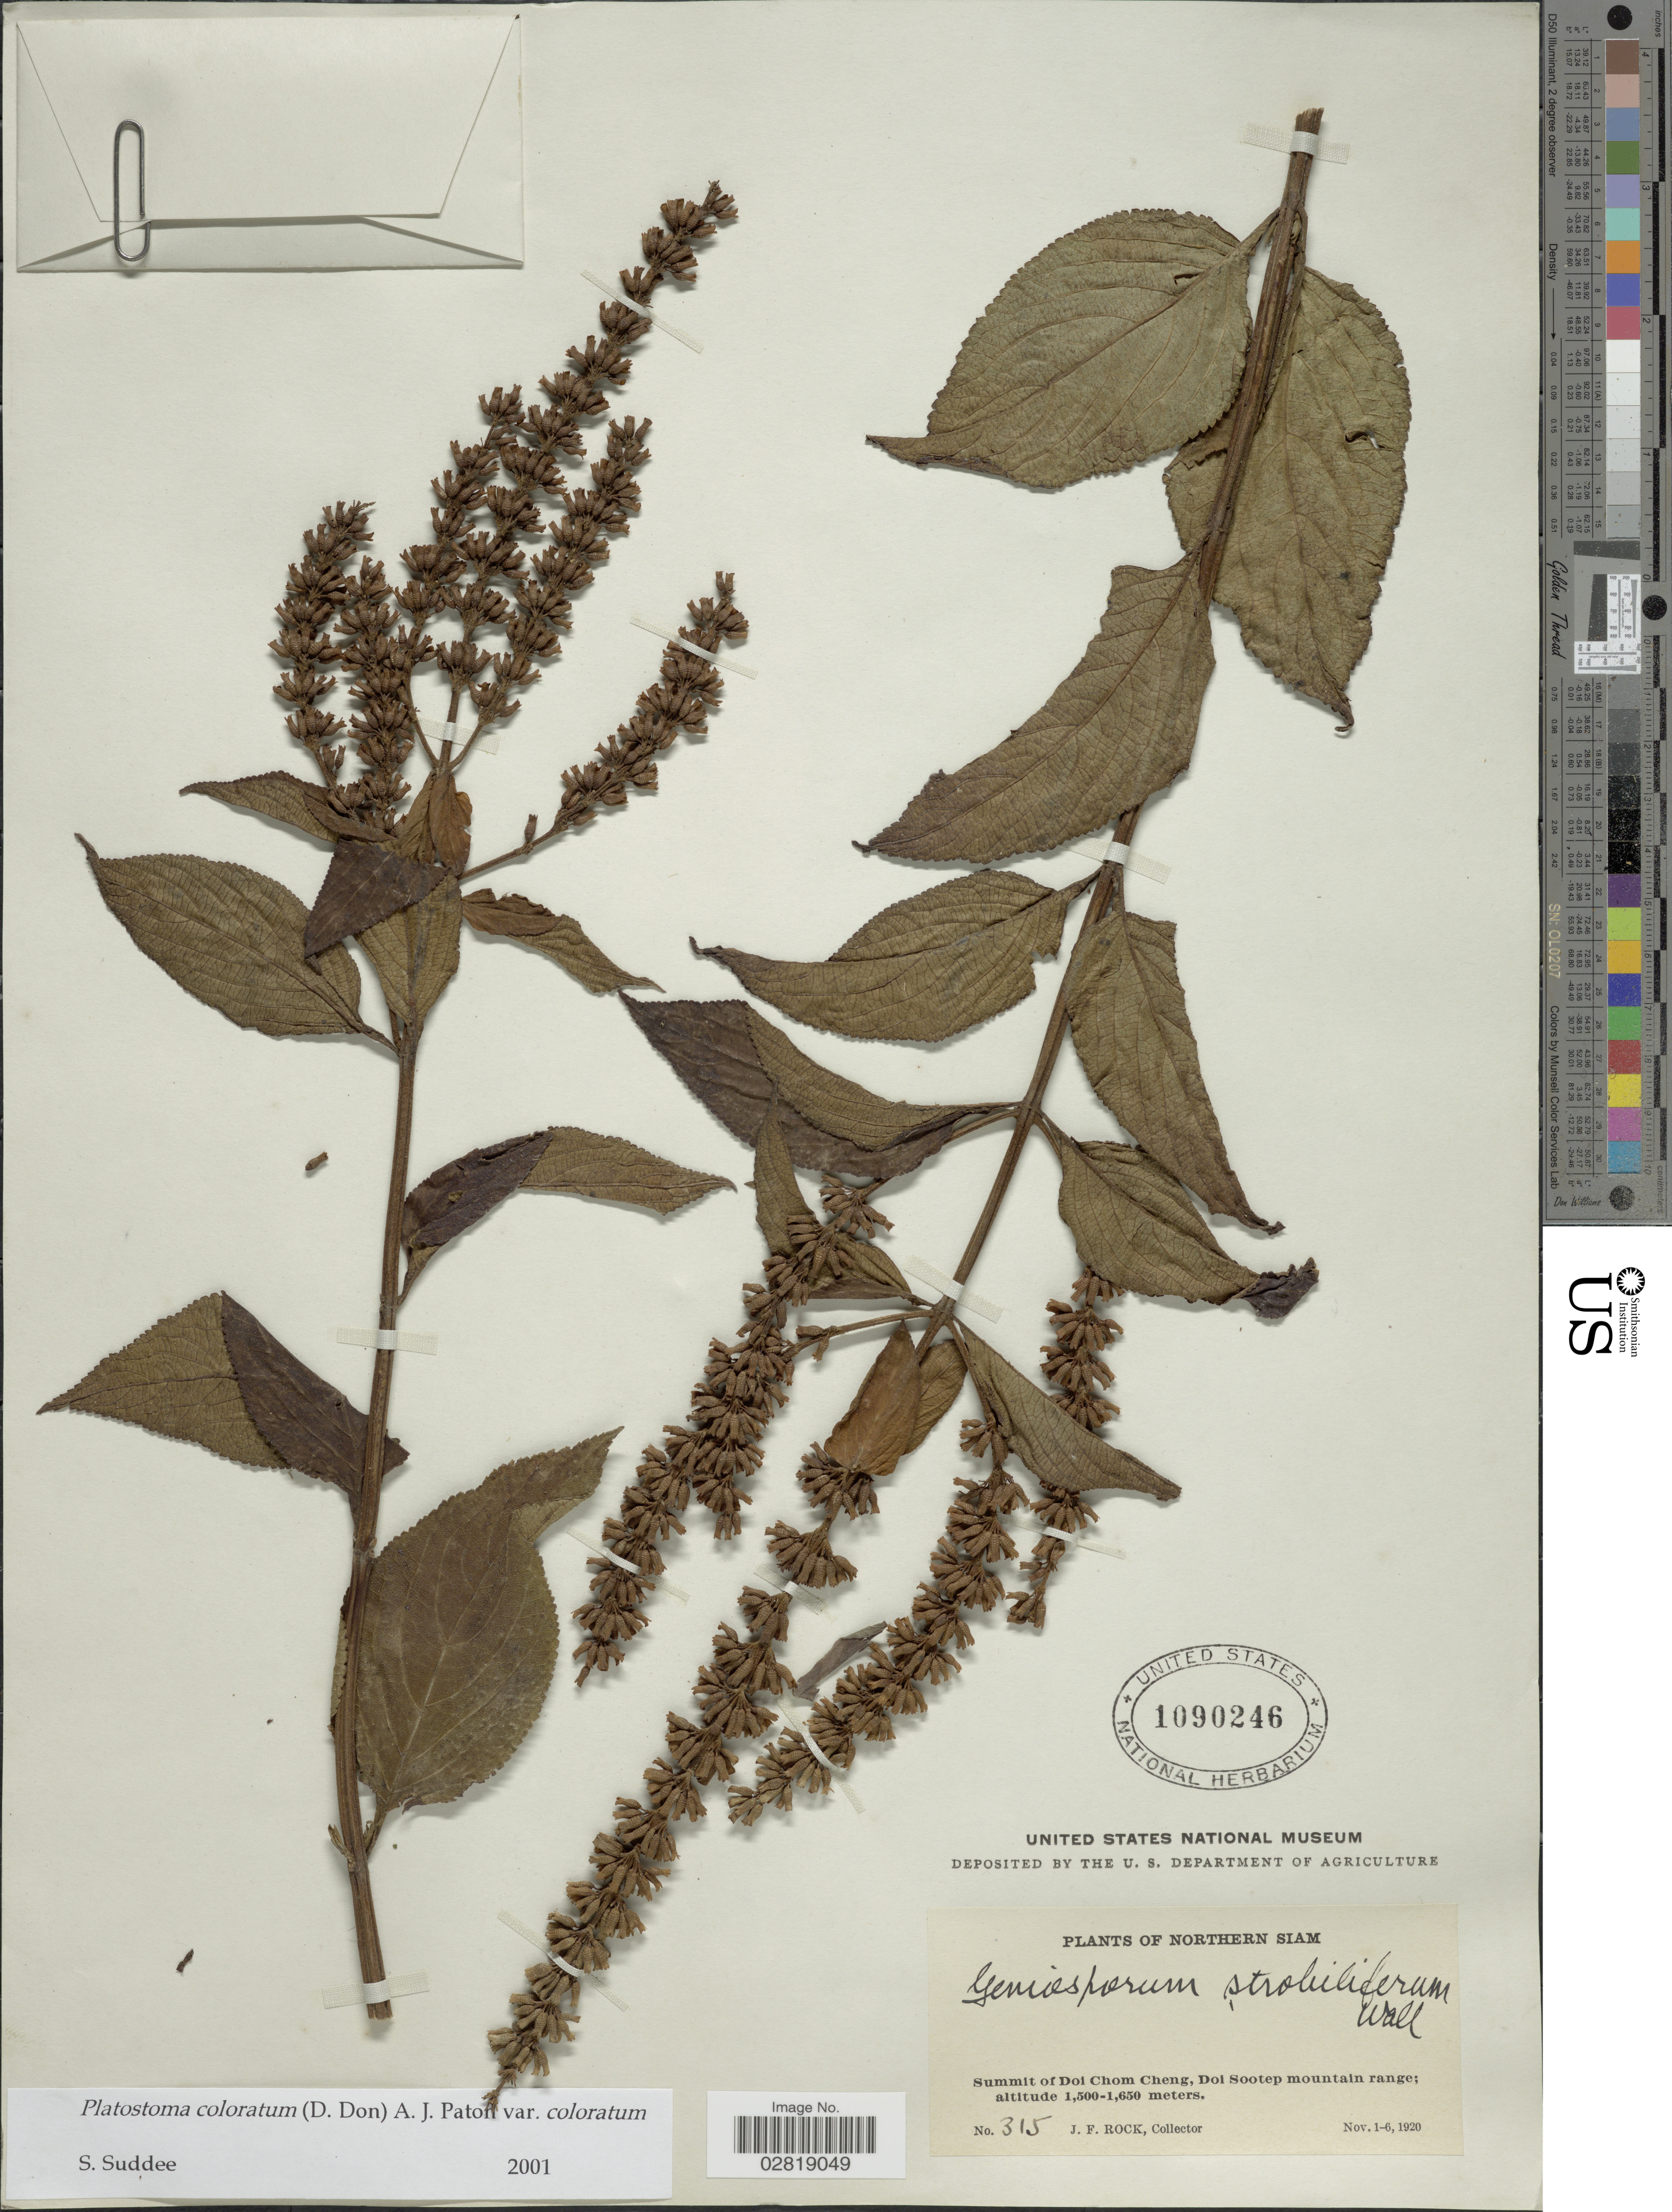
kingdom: Plantae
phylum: Tracheophyta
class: Magnoliopsida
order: Lamiales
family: Lamiaceae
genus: Platostoma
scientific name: Platostoma coloratum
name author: (D. Don) A.J. Paton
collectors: J. Rock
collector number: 315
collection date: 1920-11-01/1920-11-06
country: Thailand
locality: Northern Siam. Summit of Doi Chom Cheng, Doi Sootep mountain range.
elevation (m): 1500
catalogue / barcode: US 1090246